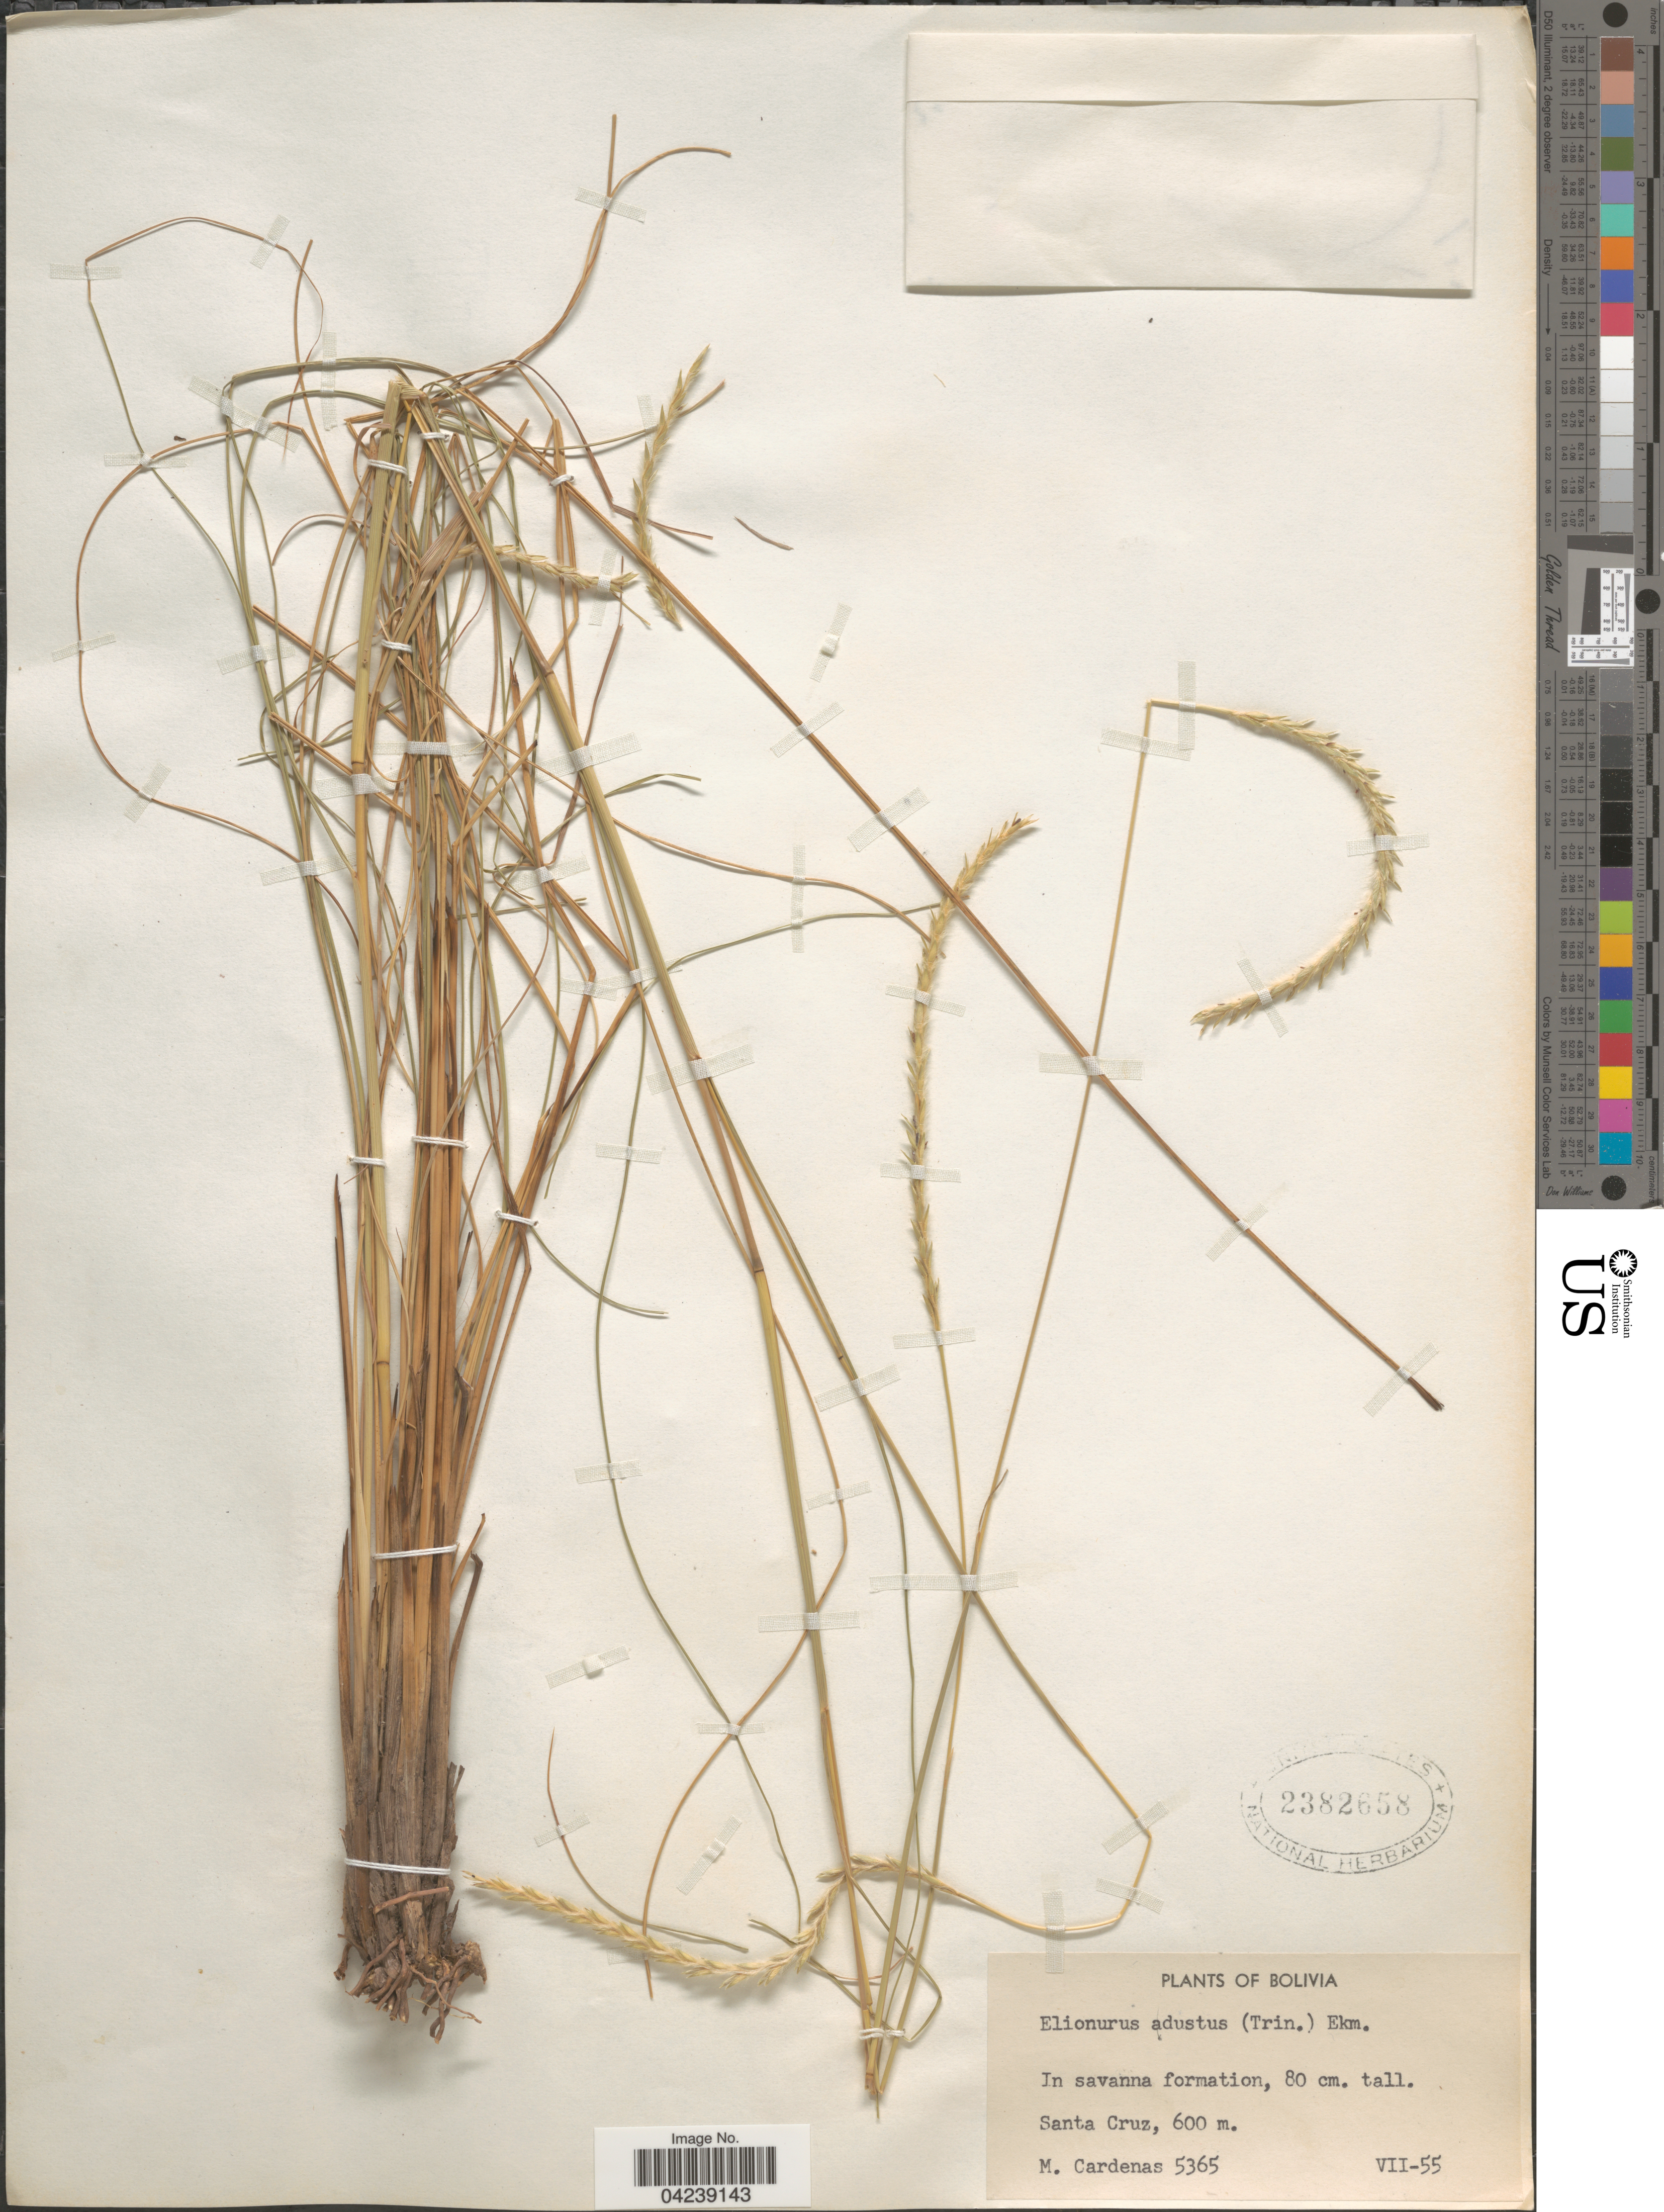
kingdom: Plantae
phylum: Tracheophyta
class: Liliopsida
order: Poales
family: Poaceae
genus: Elionurus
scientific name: Elionurus muticus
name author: (Spreng.) Kuntze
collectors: M. Cárdenas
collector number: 5365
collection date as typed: Transcribed d/m/y: /7/55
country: Bolivia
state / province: Santa Cruz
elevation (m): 600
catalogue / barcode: US 2382658